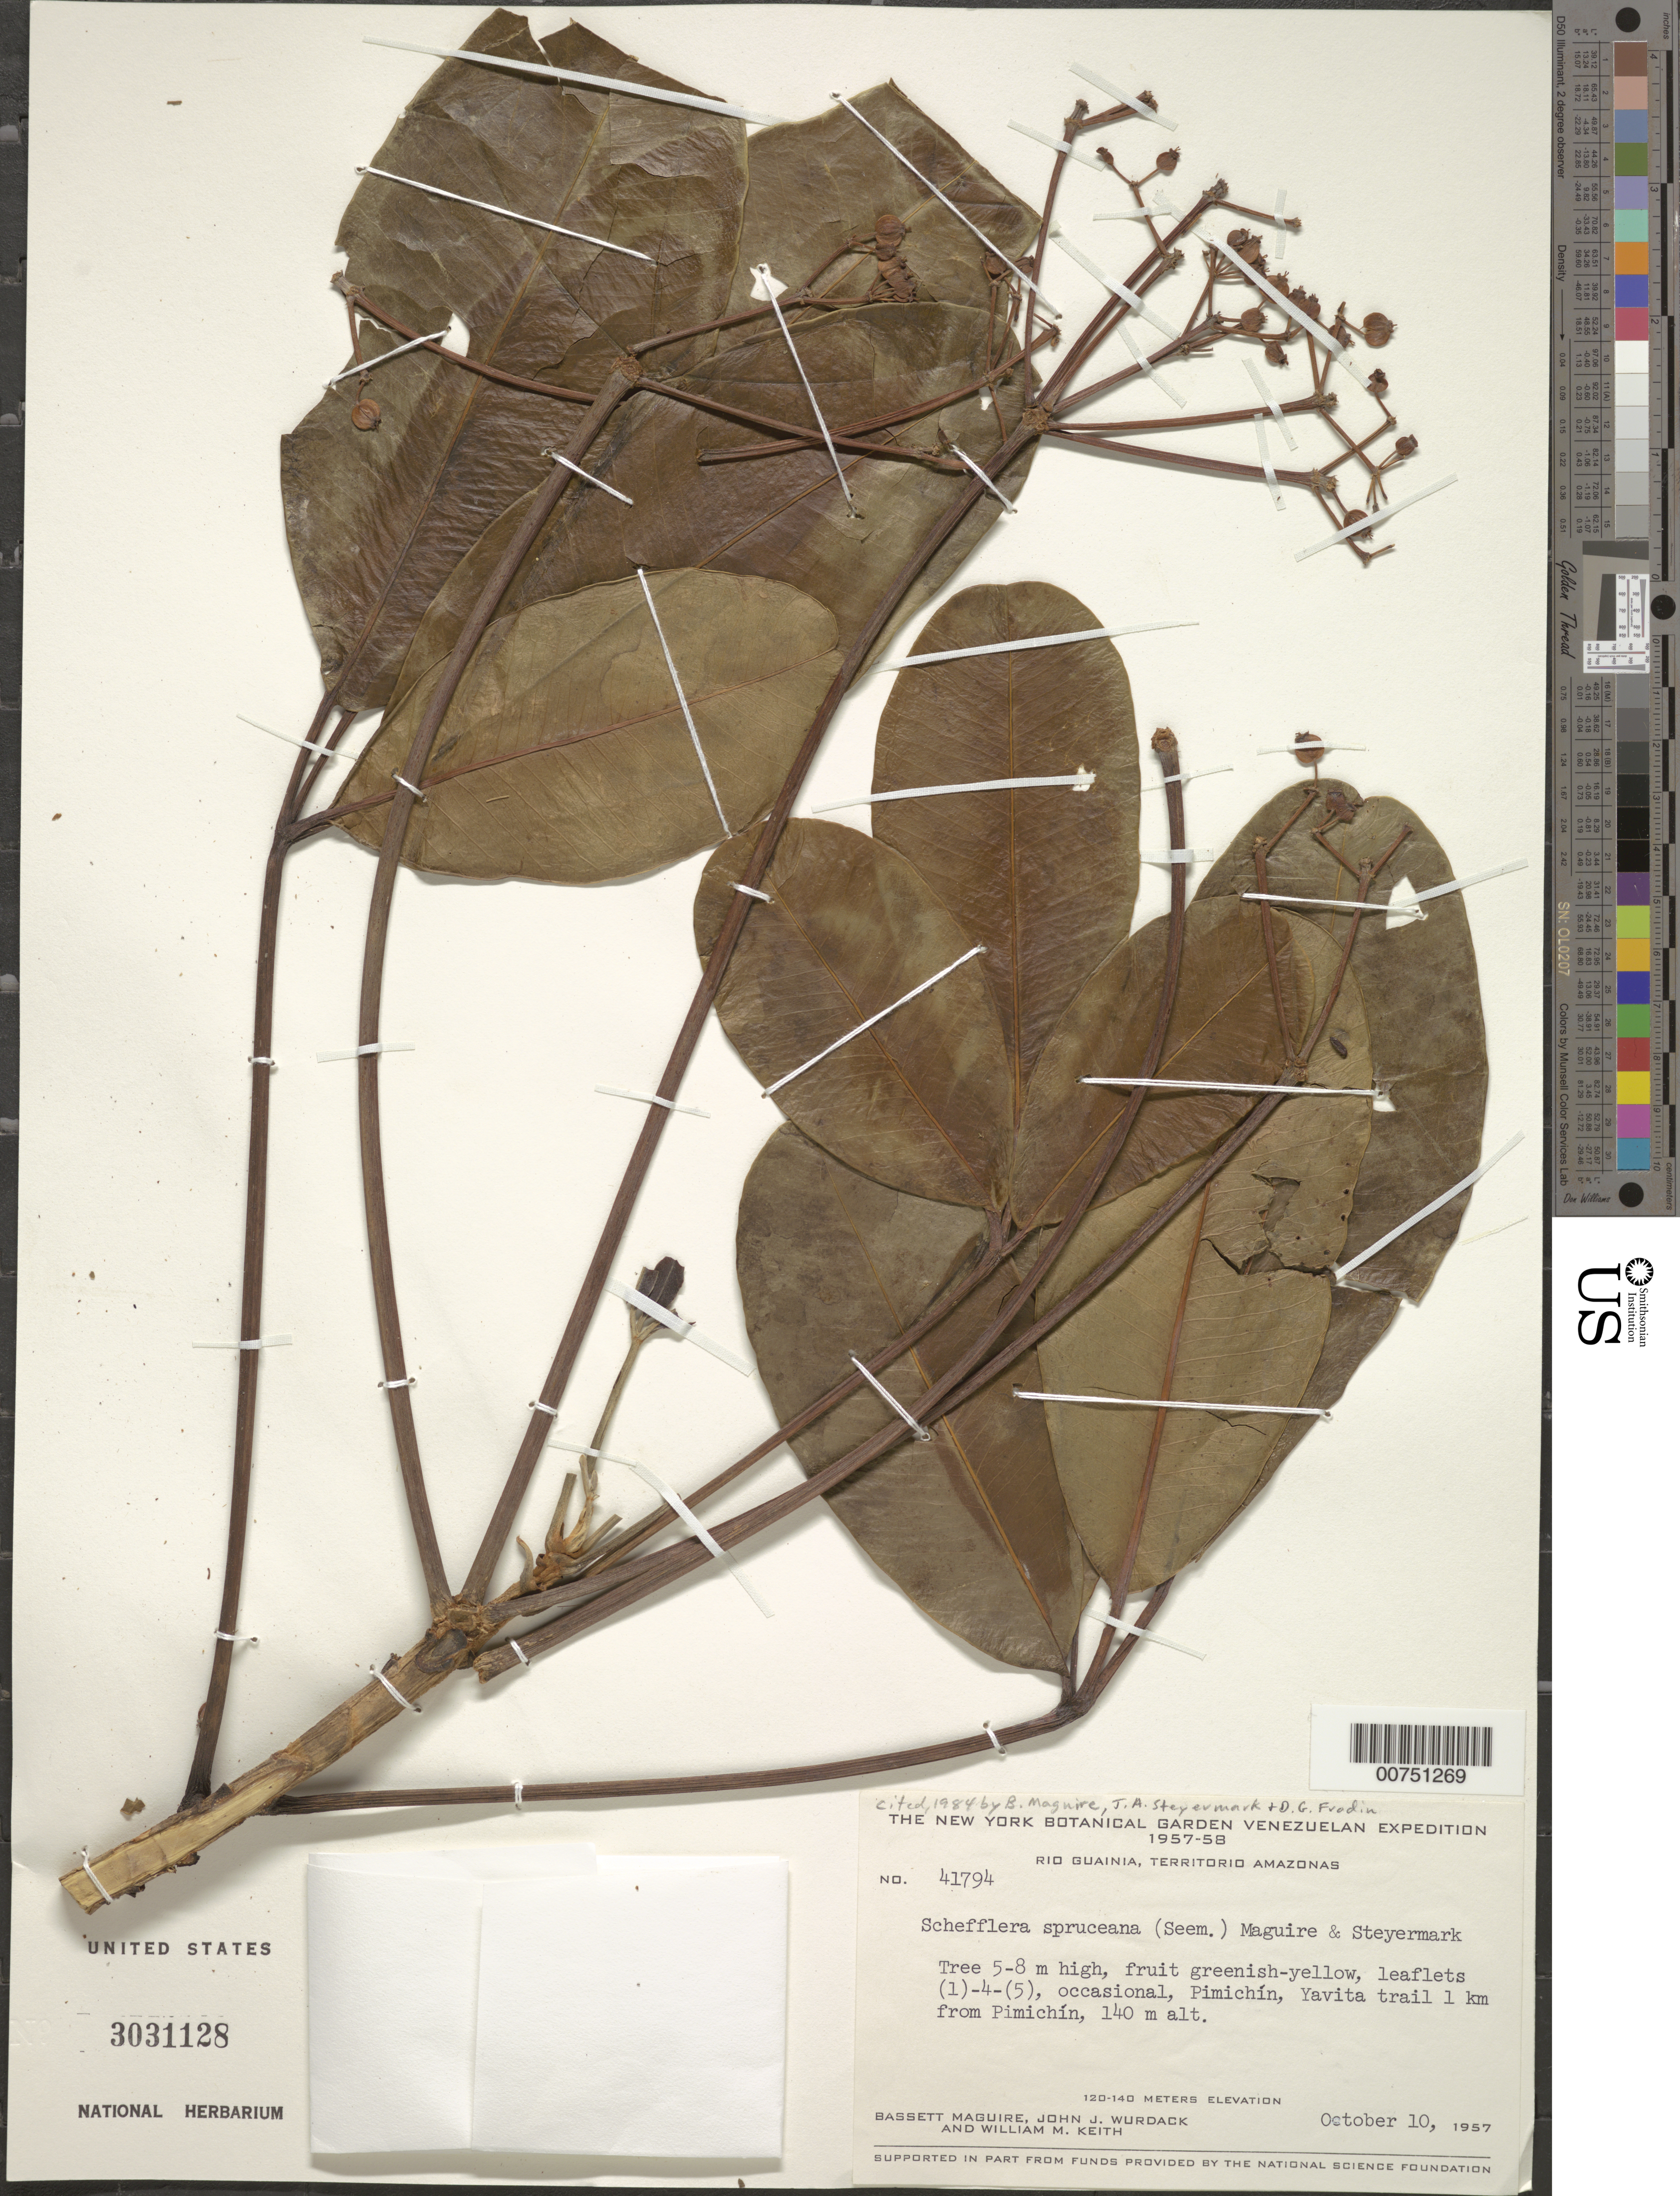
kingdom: Plantae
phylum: Tracheophyta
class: Magnoliopsida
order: Apiales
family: Araliaceae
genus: Schefflera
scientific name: Schefflera spruceana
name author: (Seem.) Maguire et al.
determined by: Maguire, B.; Steyermark, J. A.; Frodin, D. G.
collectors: B. Maguire, J. J. Wurdack & W. Keith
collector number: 41794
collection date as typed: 10-Oct-57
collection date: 1957-10-10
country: Venezuela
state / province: Amazonas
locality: Río Guainía, 1 km from Pimichin, along Pimichin-Yavita trail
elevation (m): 140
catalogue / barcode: US 3031128